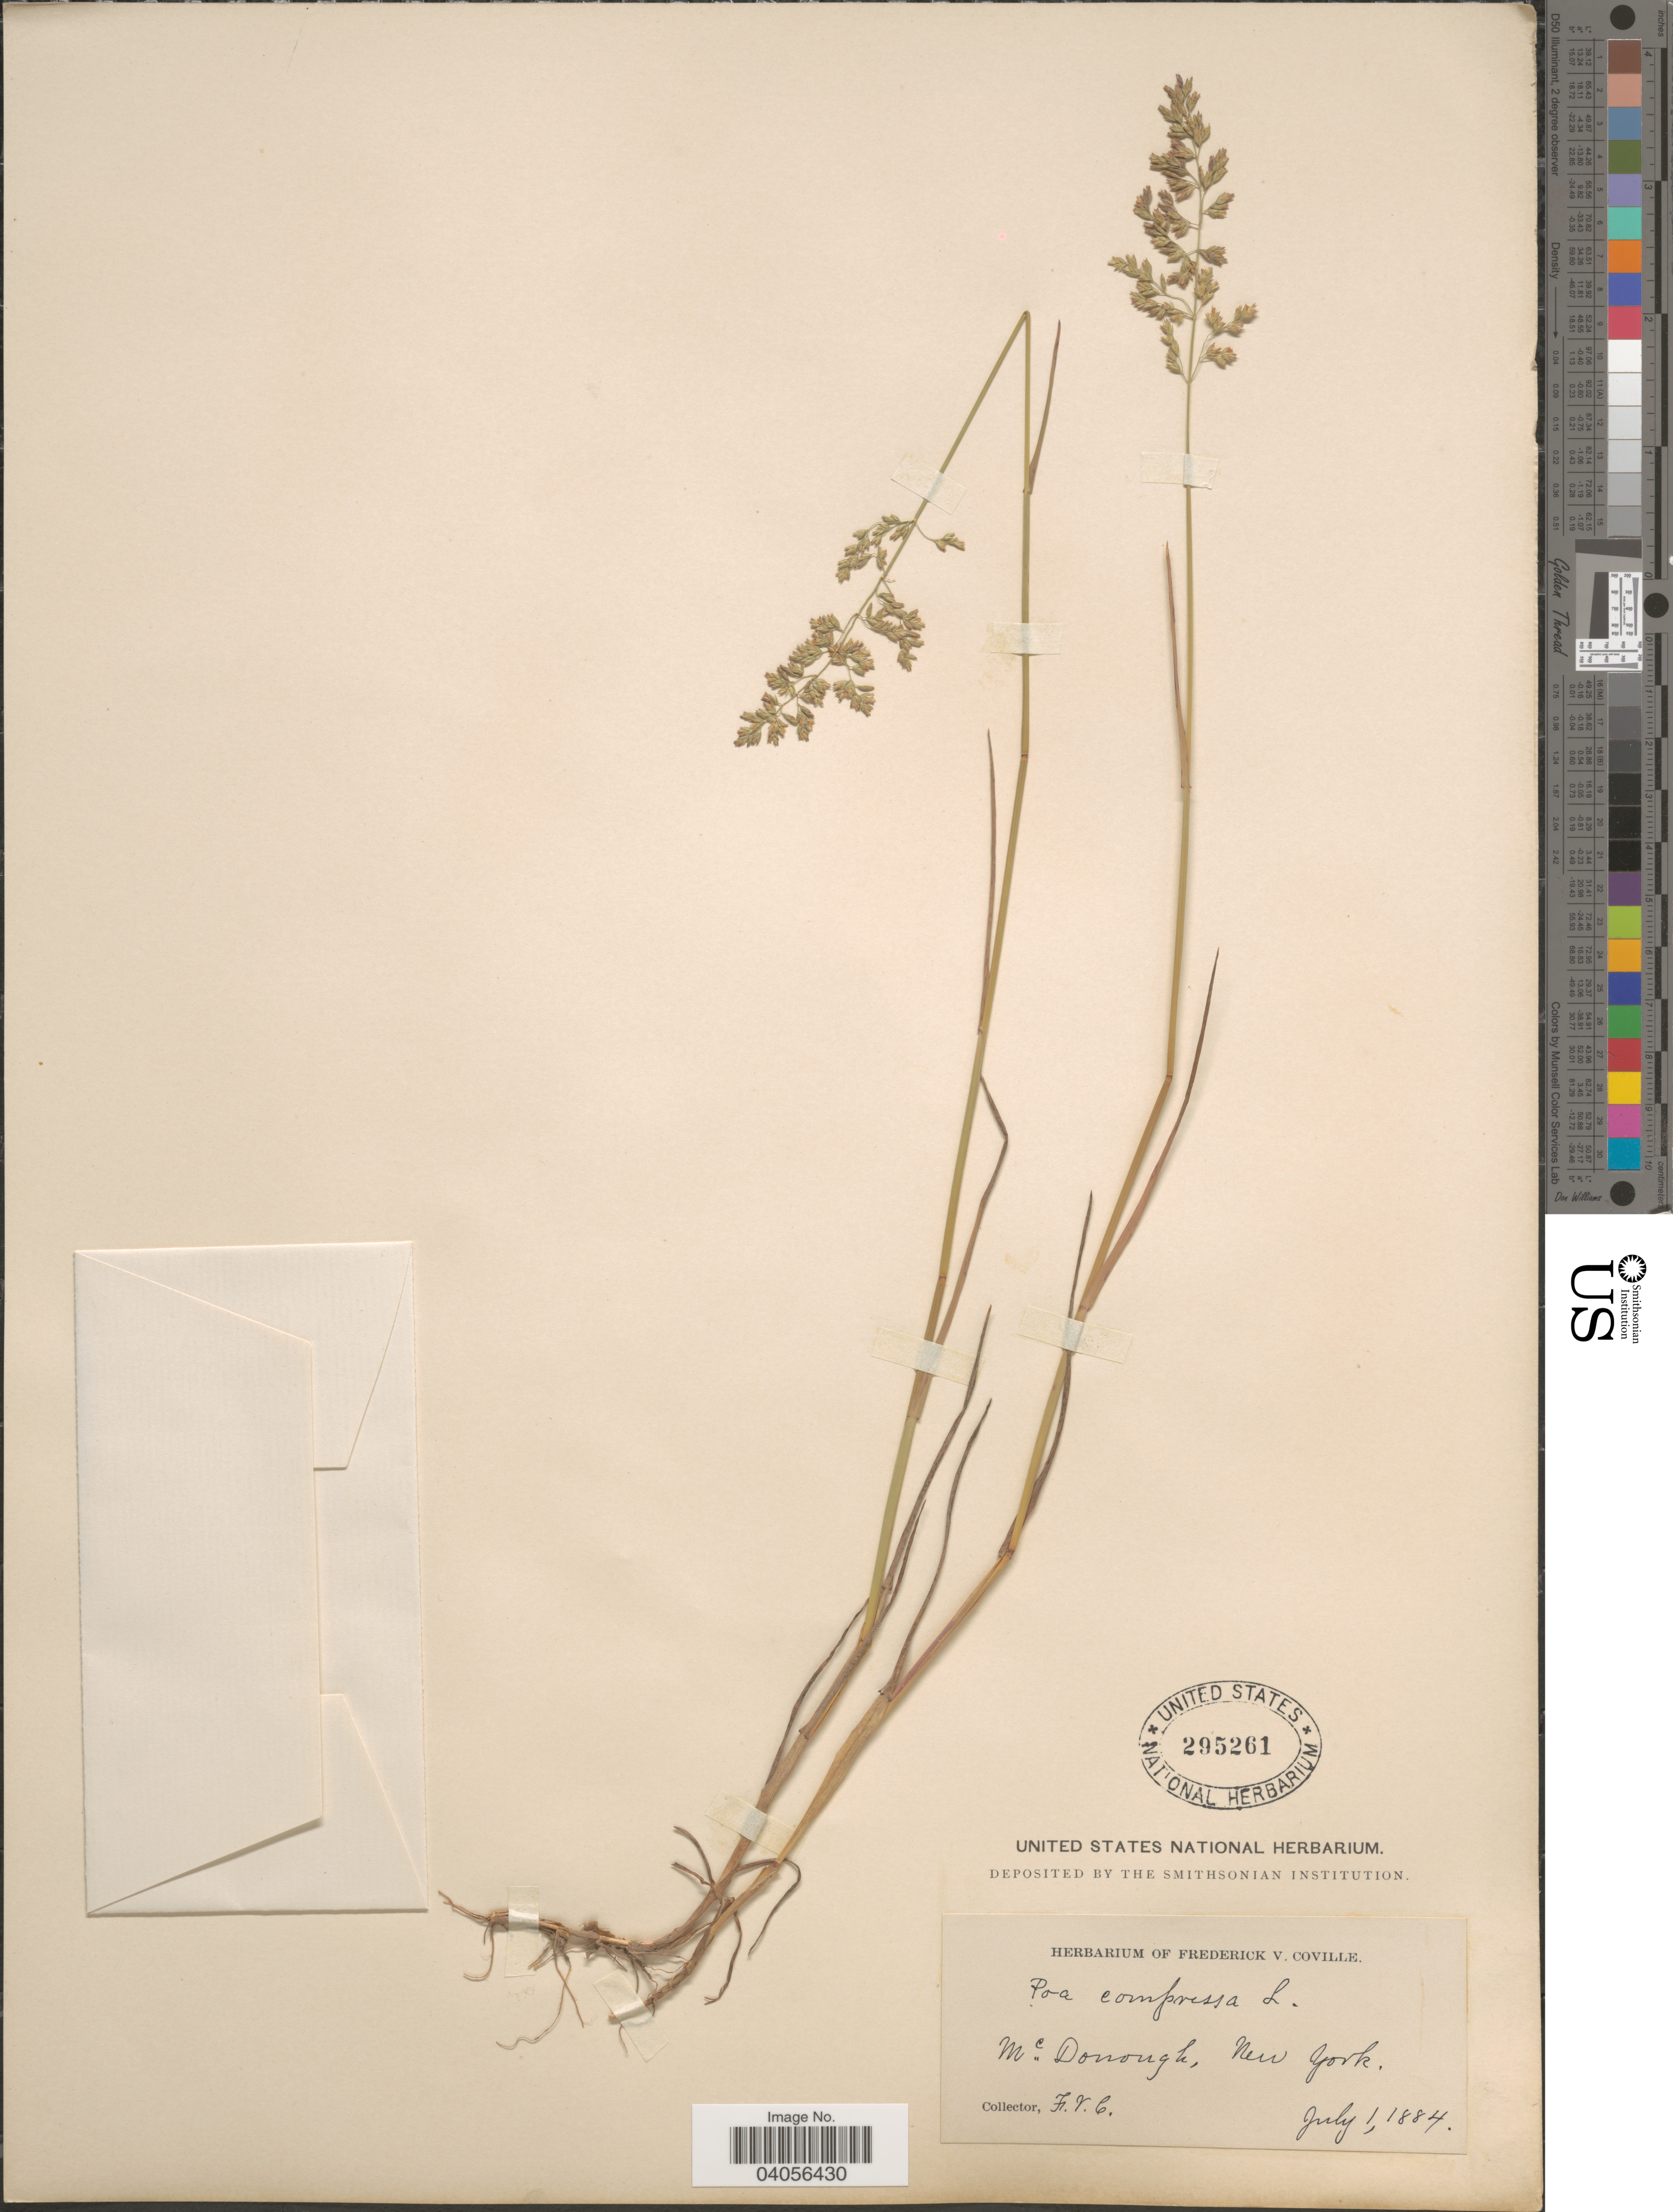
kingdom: Plantae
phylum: Tracheophyta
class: Liliopsida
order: Poales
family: Poaceae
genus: Poa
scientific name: Poa compressa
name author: L.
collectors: F. V. Coville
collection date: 1884-07-01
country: United States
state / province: New York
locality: Mc Donough.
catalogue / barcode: US 295261